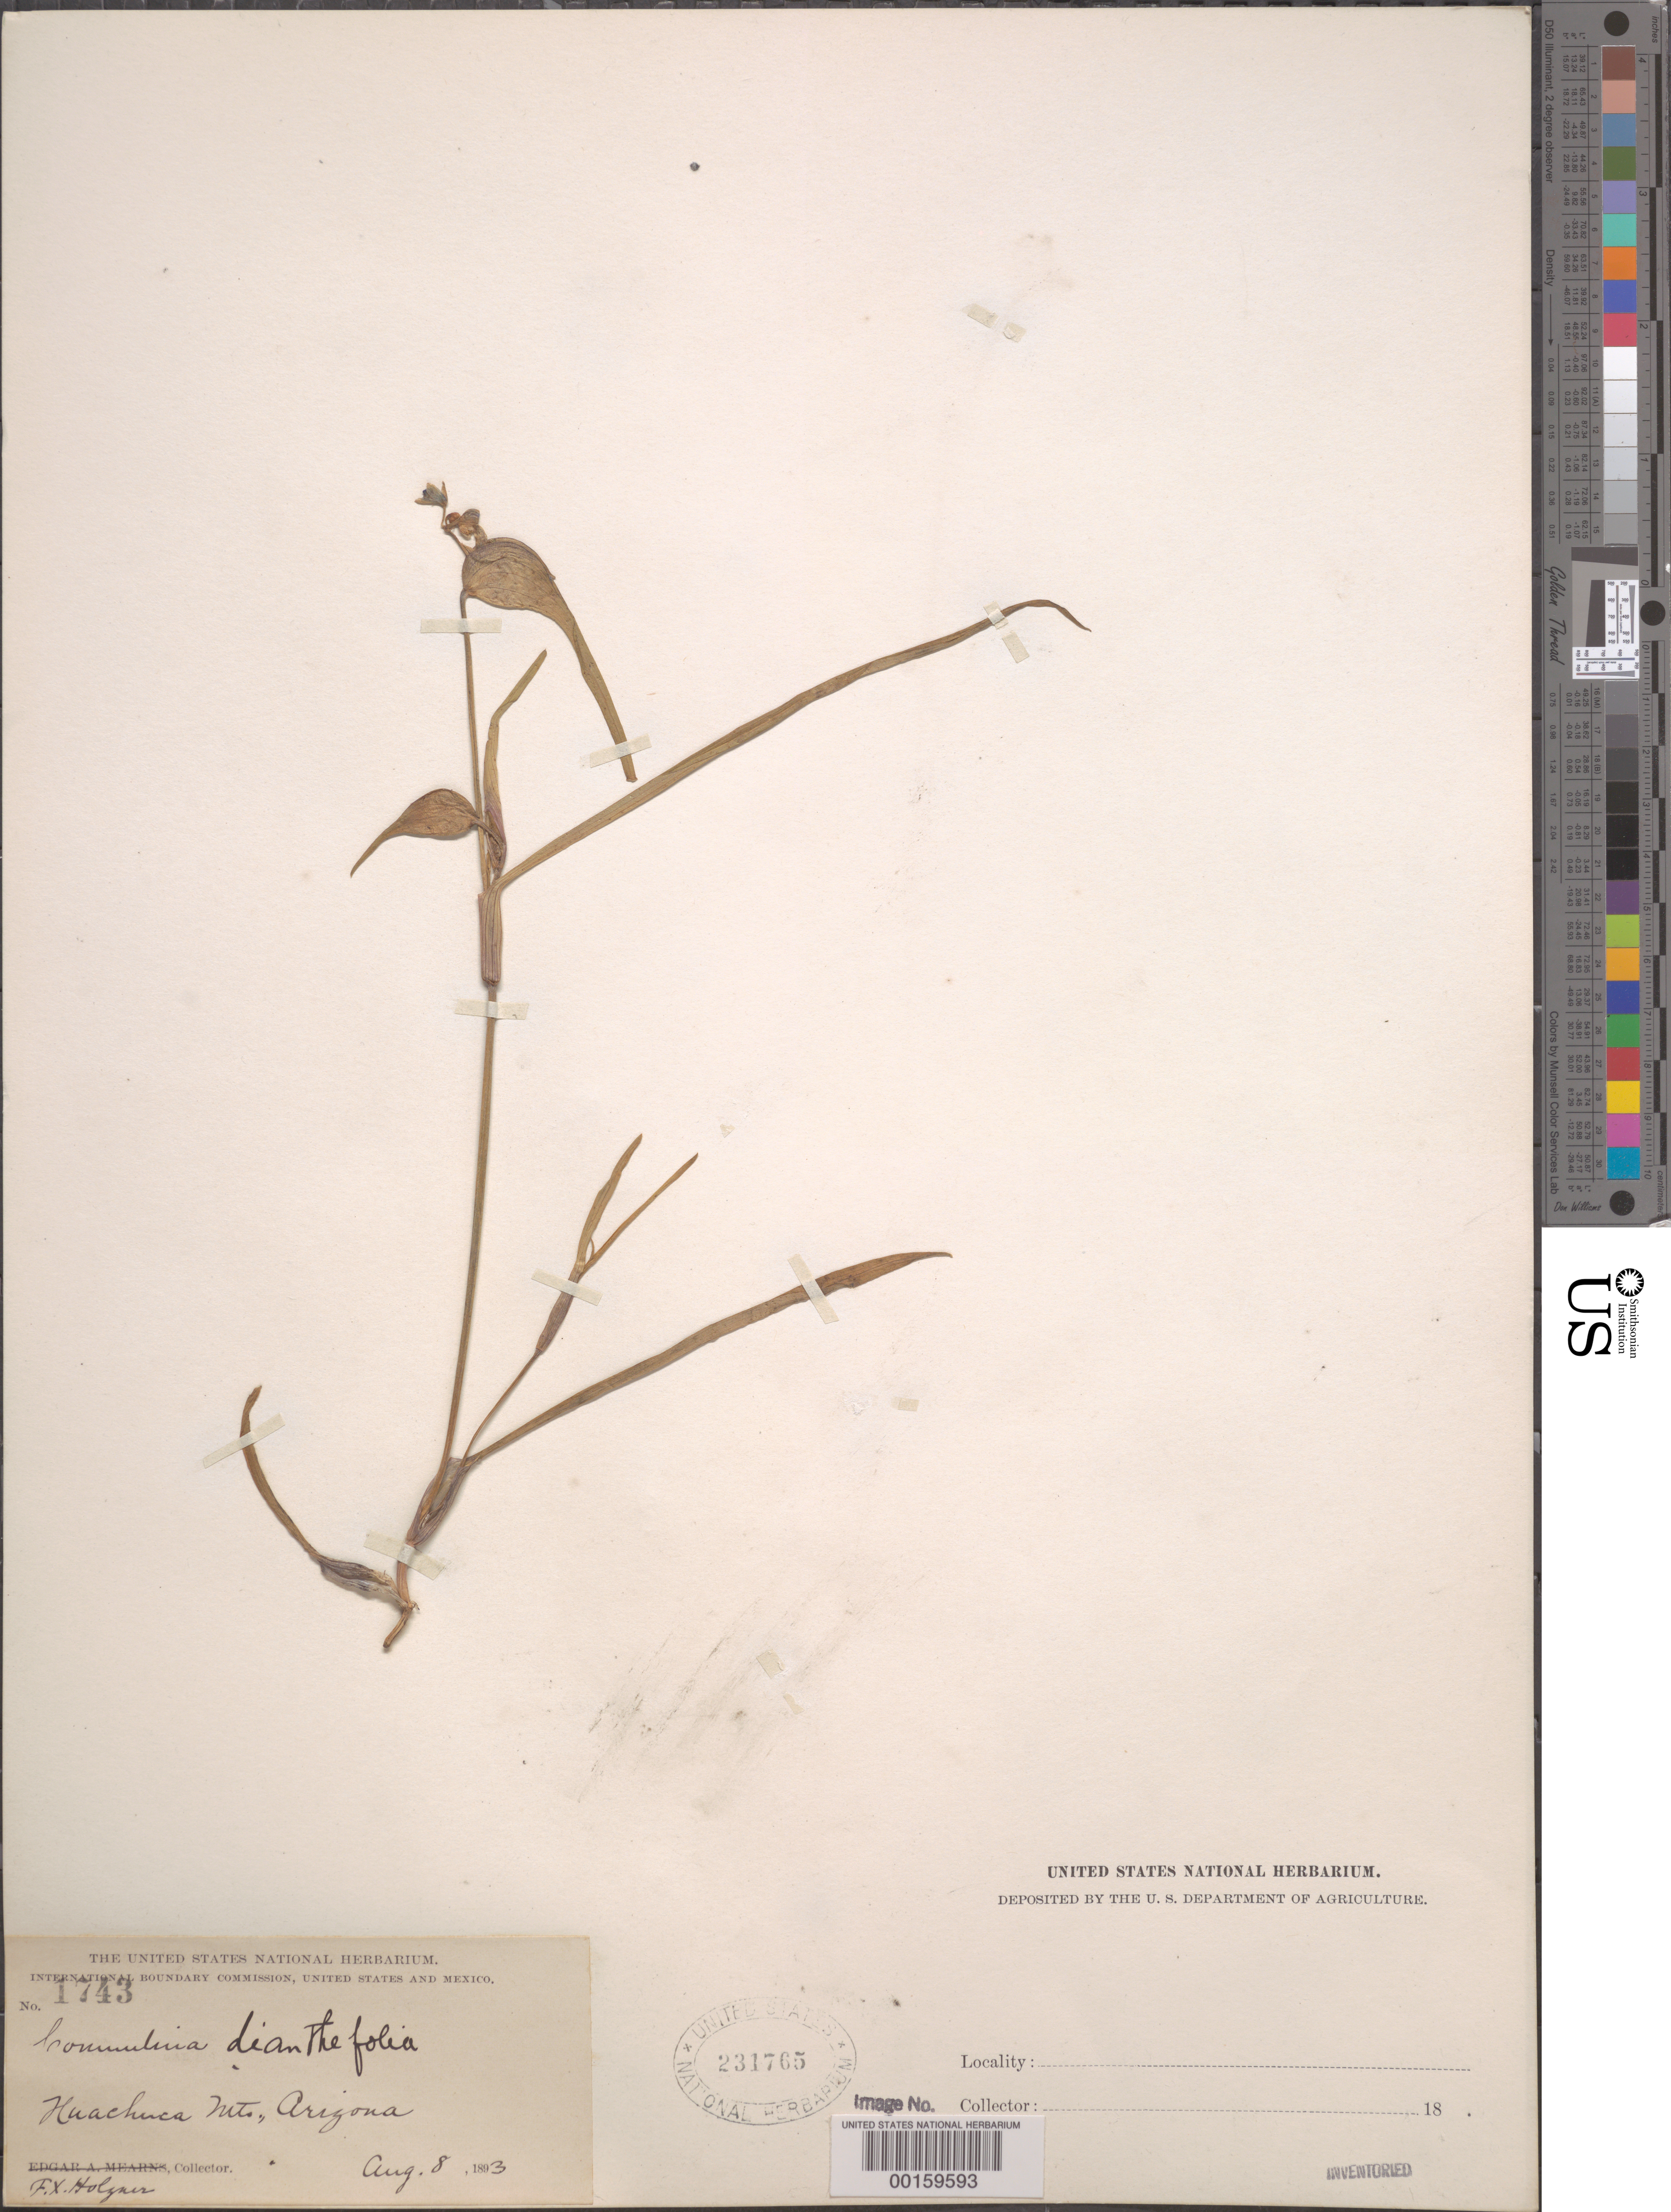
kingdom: Plantae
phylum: Tracheophyta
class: Liliopsida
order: Commelinales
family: Commelinaceae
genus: Commelina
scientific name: Commelina dianthifolia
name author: Redouté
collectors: F. Nolzner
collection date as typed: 08 Aug 1893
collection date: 1893-08-08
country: United States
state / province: Arizona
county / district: Cochise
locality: Huachuca mts.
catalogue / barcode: US 231765